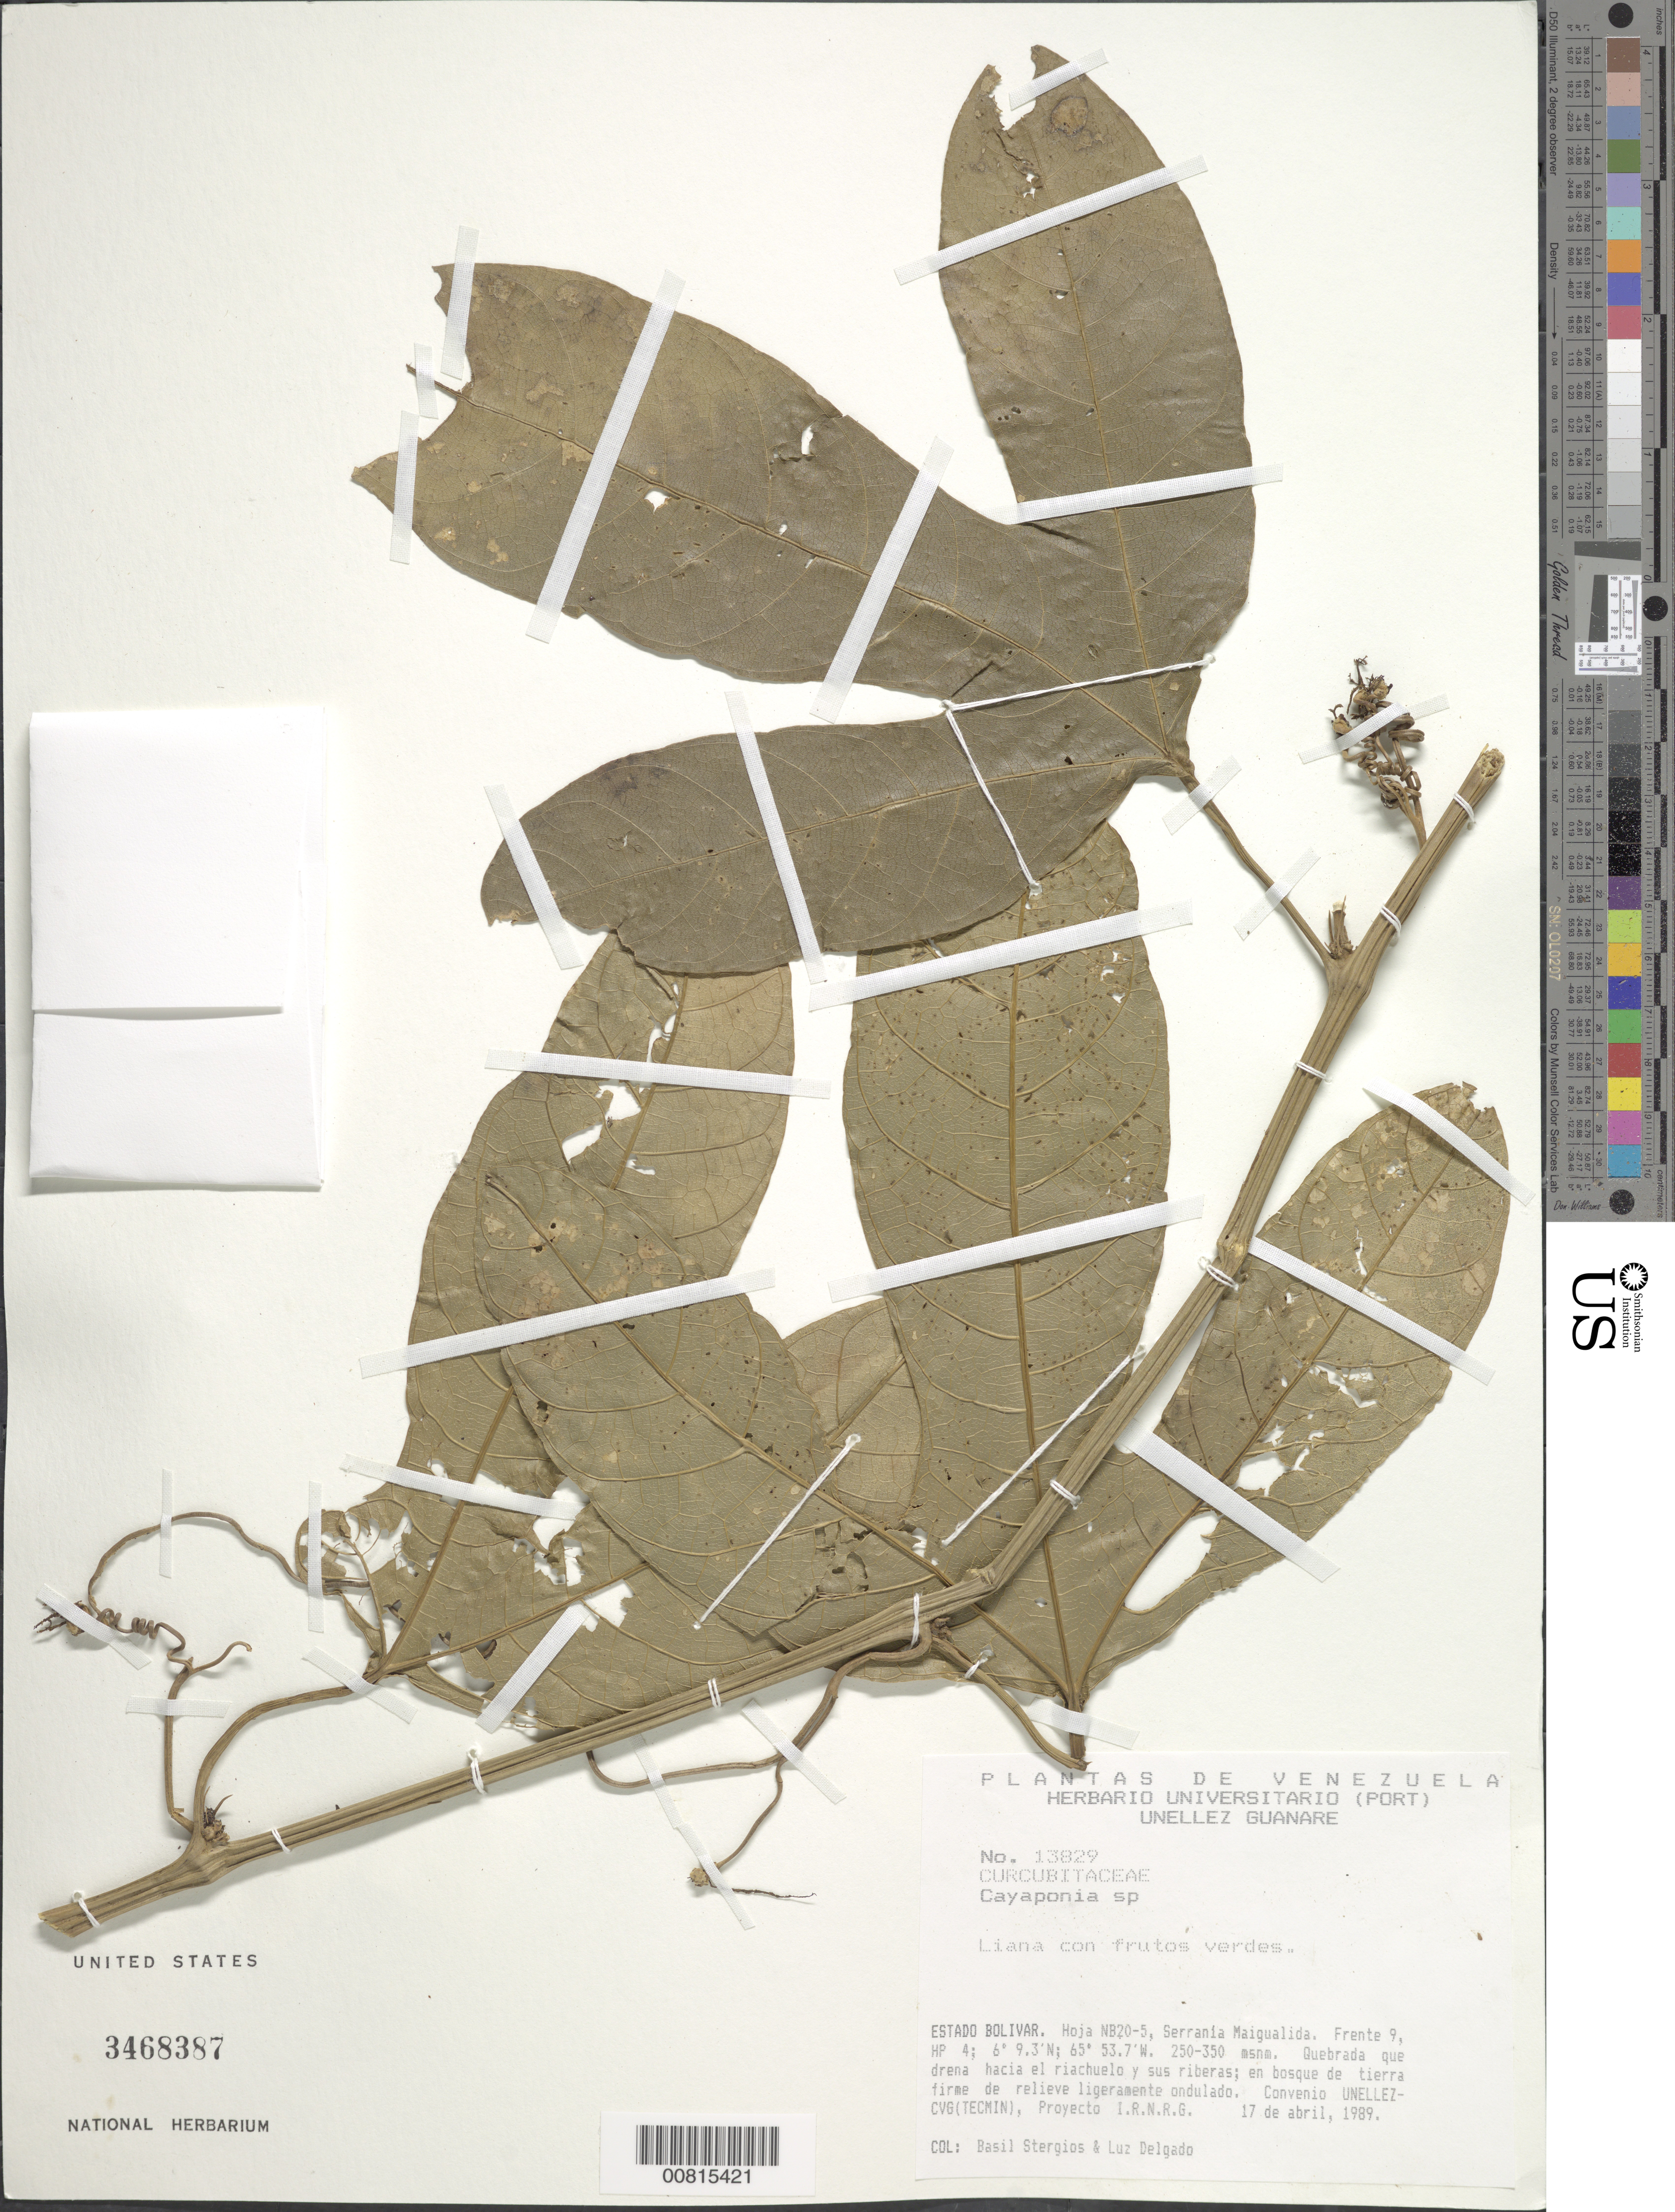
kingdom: Plantae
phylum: Tracheophyta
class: Magnoliopsida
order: Cucurbitales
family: Cucurbitaceae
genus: Cayaponia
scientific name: Cayaponia sp.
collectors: B. G. Stergios & L. Delgado V.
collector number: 13829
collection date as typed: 17-Apr-89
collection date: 1989-04-17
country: Venezuela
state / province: Bolívar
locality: Serrania Maigualida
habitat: Quebrada que drena hacia el riachuelo y sus riberas; en bosque de tierra firme de relieve ligeramente ondulado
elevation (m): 250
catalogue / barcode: US 3468387